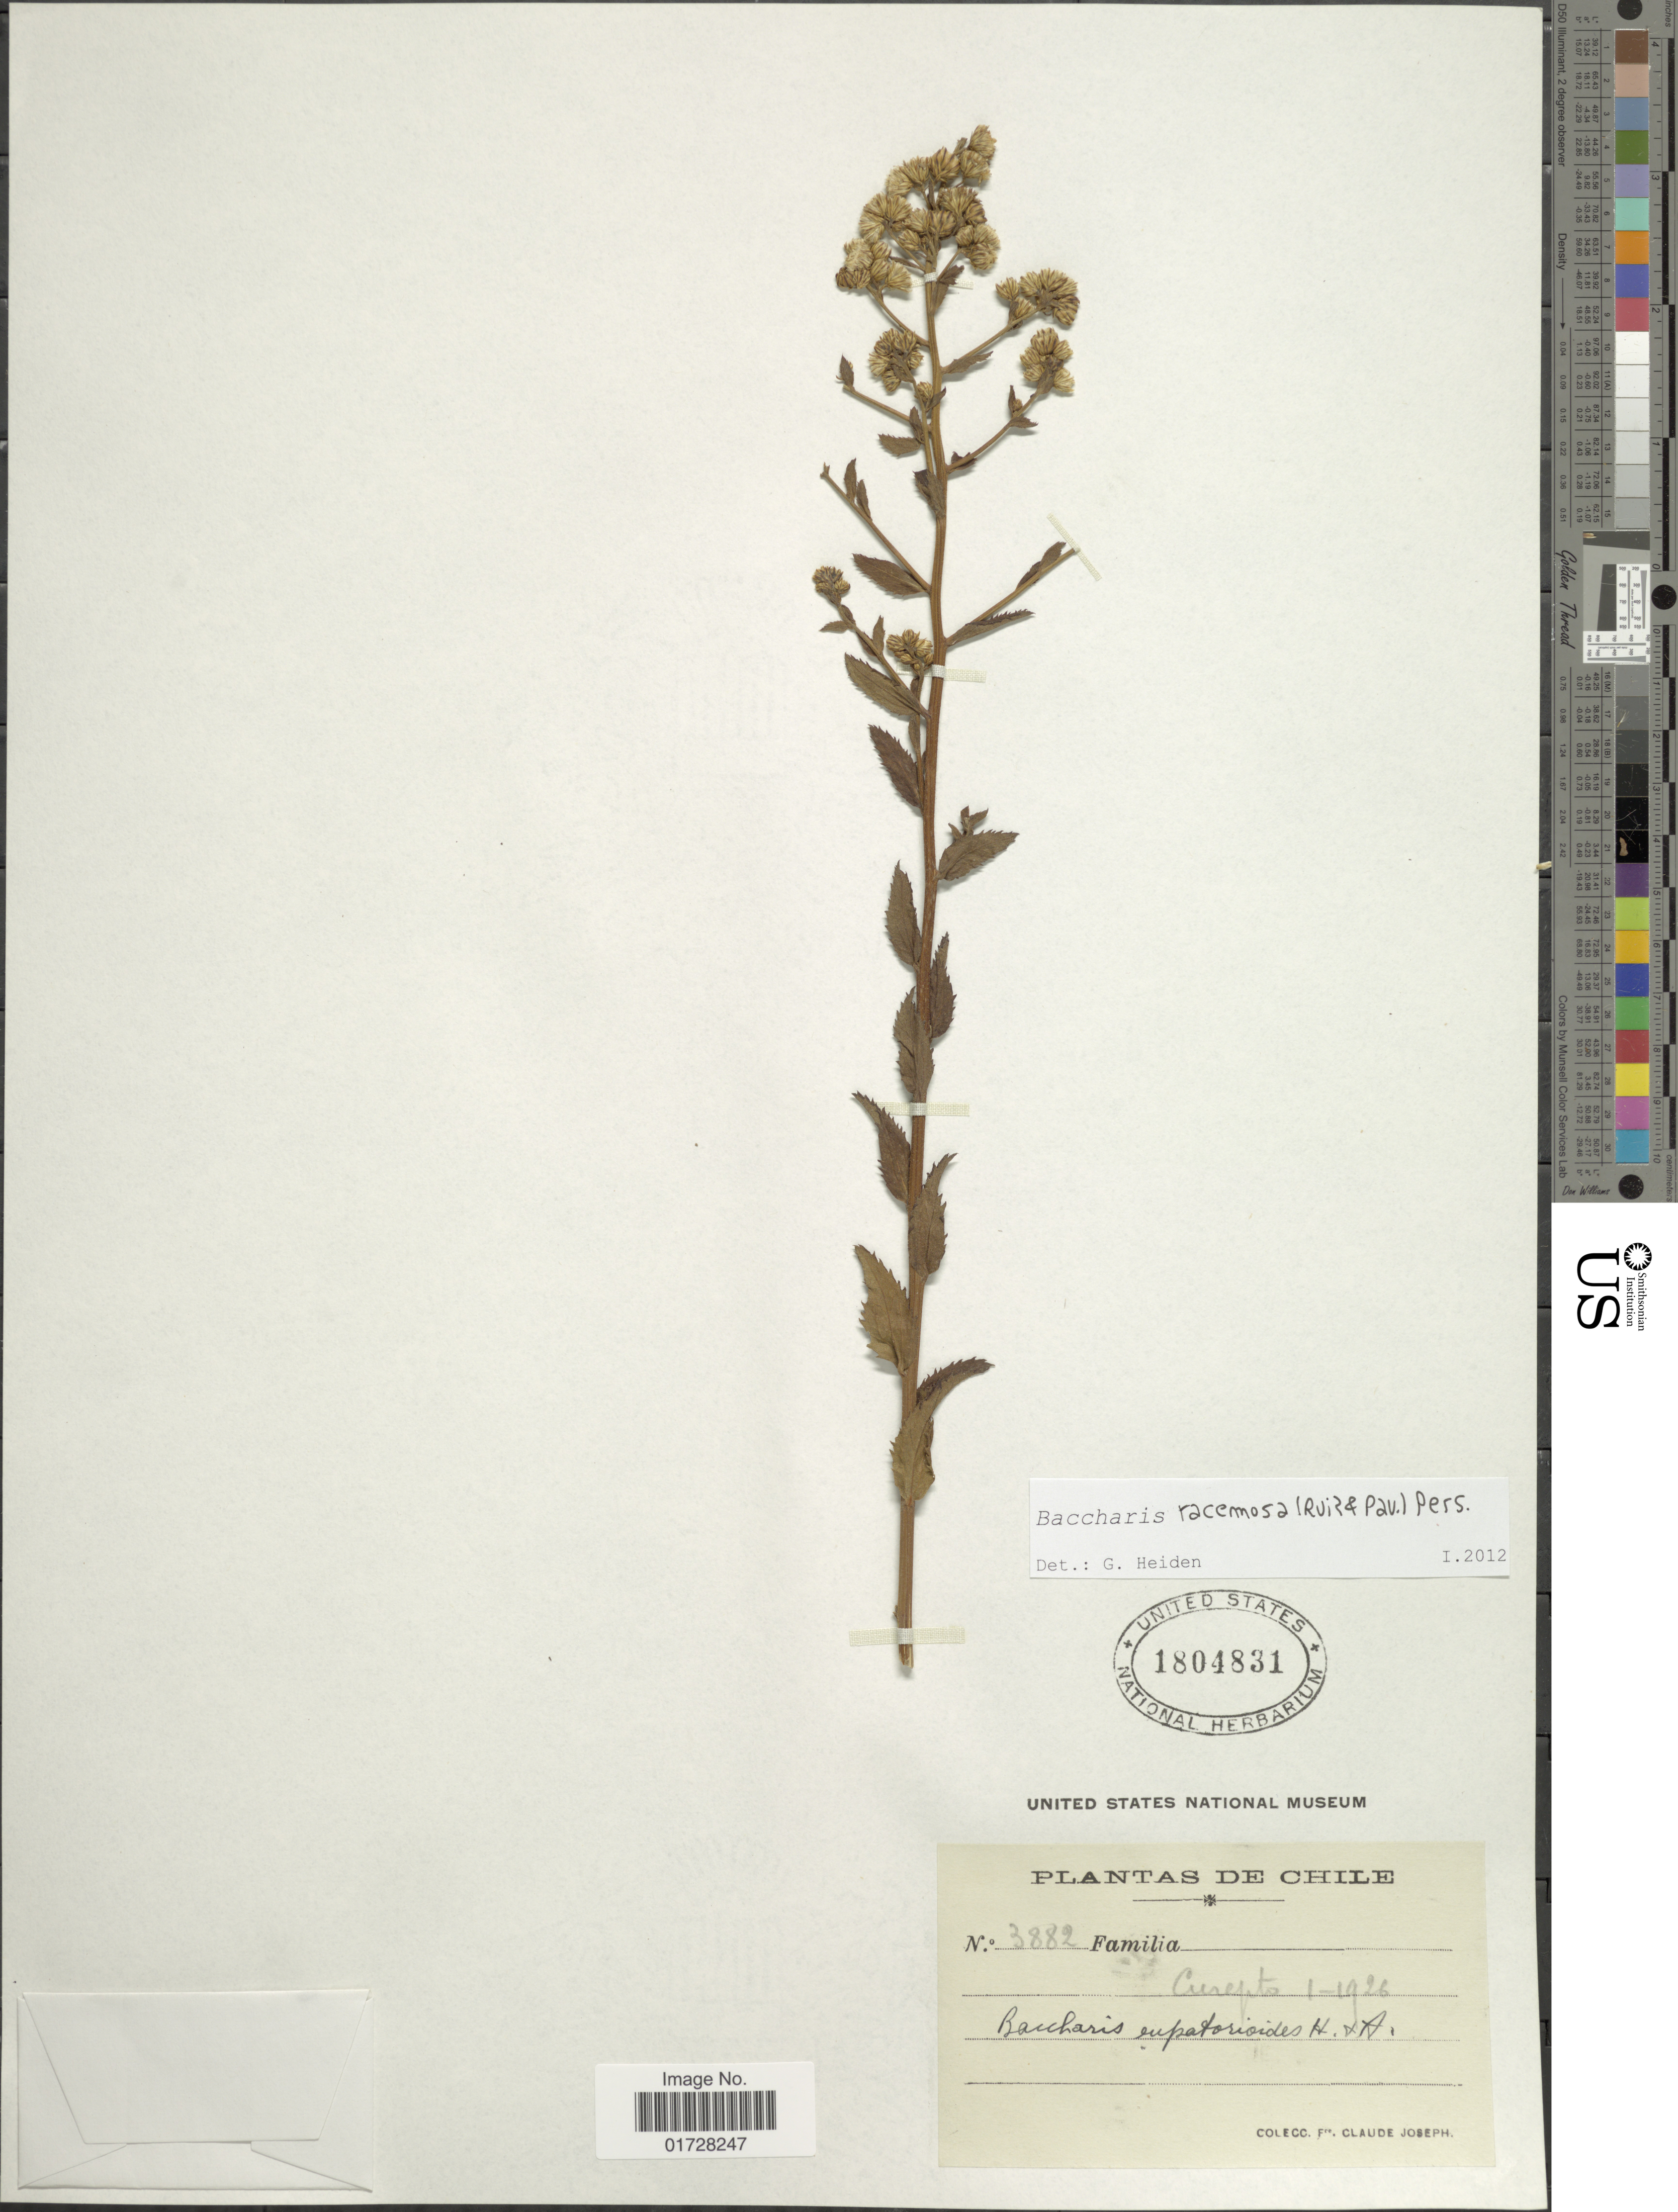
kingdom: Plantae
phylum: Tracheophyta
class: Magnoliopsida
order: Asterales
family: Asteraceae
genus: Baccharis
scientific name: Baccharis racemosa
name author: (Ruiz & Pav.) DC.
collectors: Bro. Claude-Joseph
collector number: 3882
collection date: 1926-01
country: Chile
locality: Curepto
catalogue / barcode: US 1804831